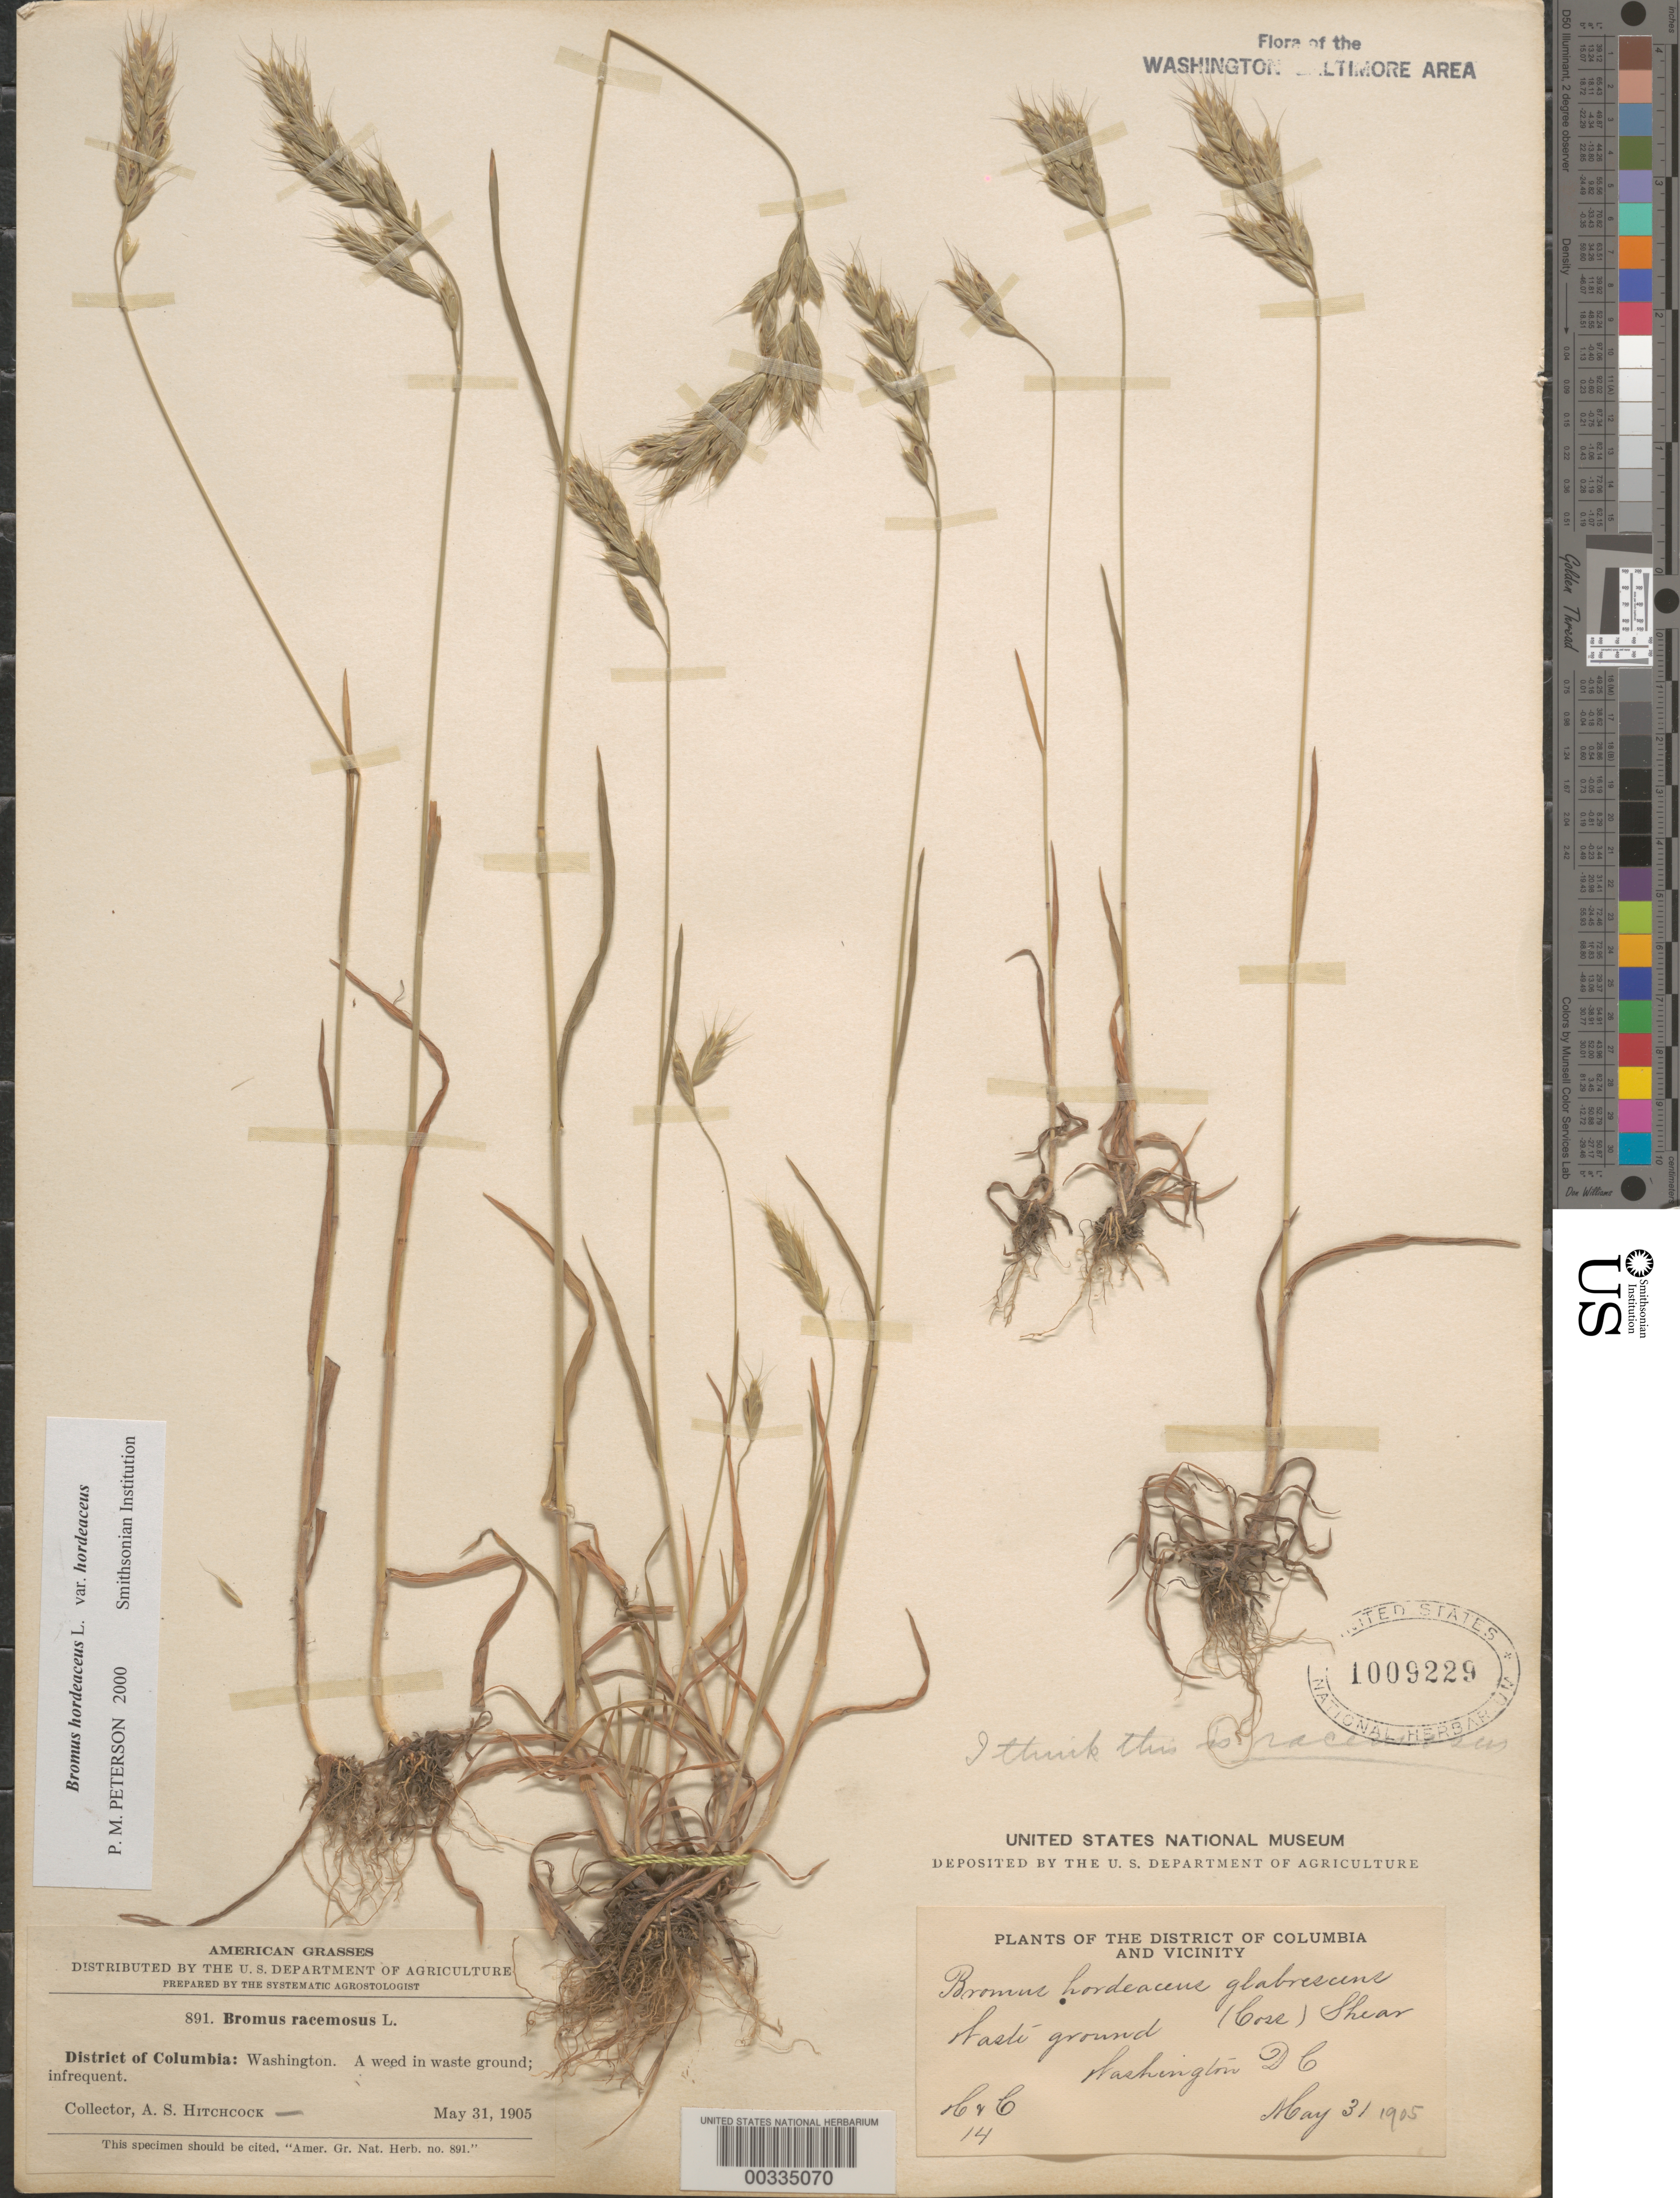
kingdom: Plantae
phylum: Tracheophyta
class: Liliopsida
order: Poales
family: Poaceae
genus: Bromus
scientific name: Bromus hordeaceus var. hordeaceus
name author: L.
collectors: A. S. Hitchcock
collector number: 891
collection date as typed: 31 May 1905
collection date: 1905-05-31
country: United States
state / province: District of Columbia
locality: Washington DC area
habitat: Waste ground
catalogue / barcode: US 1009229